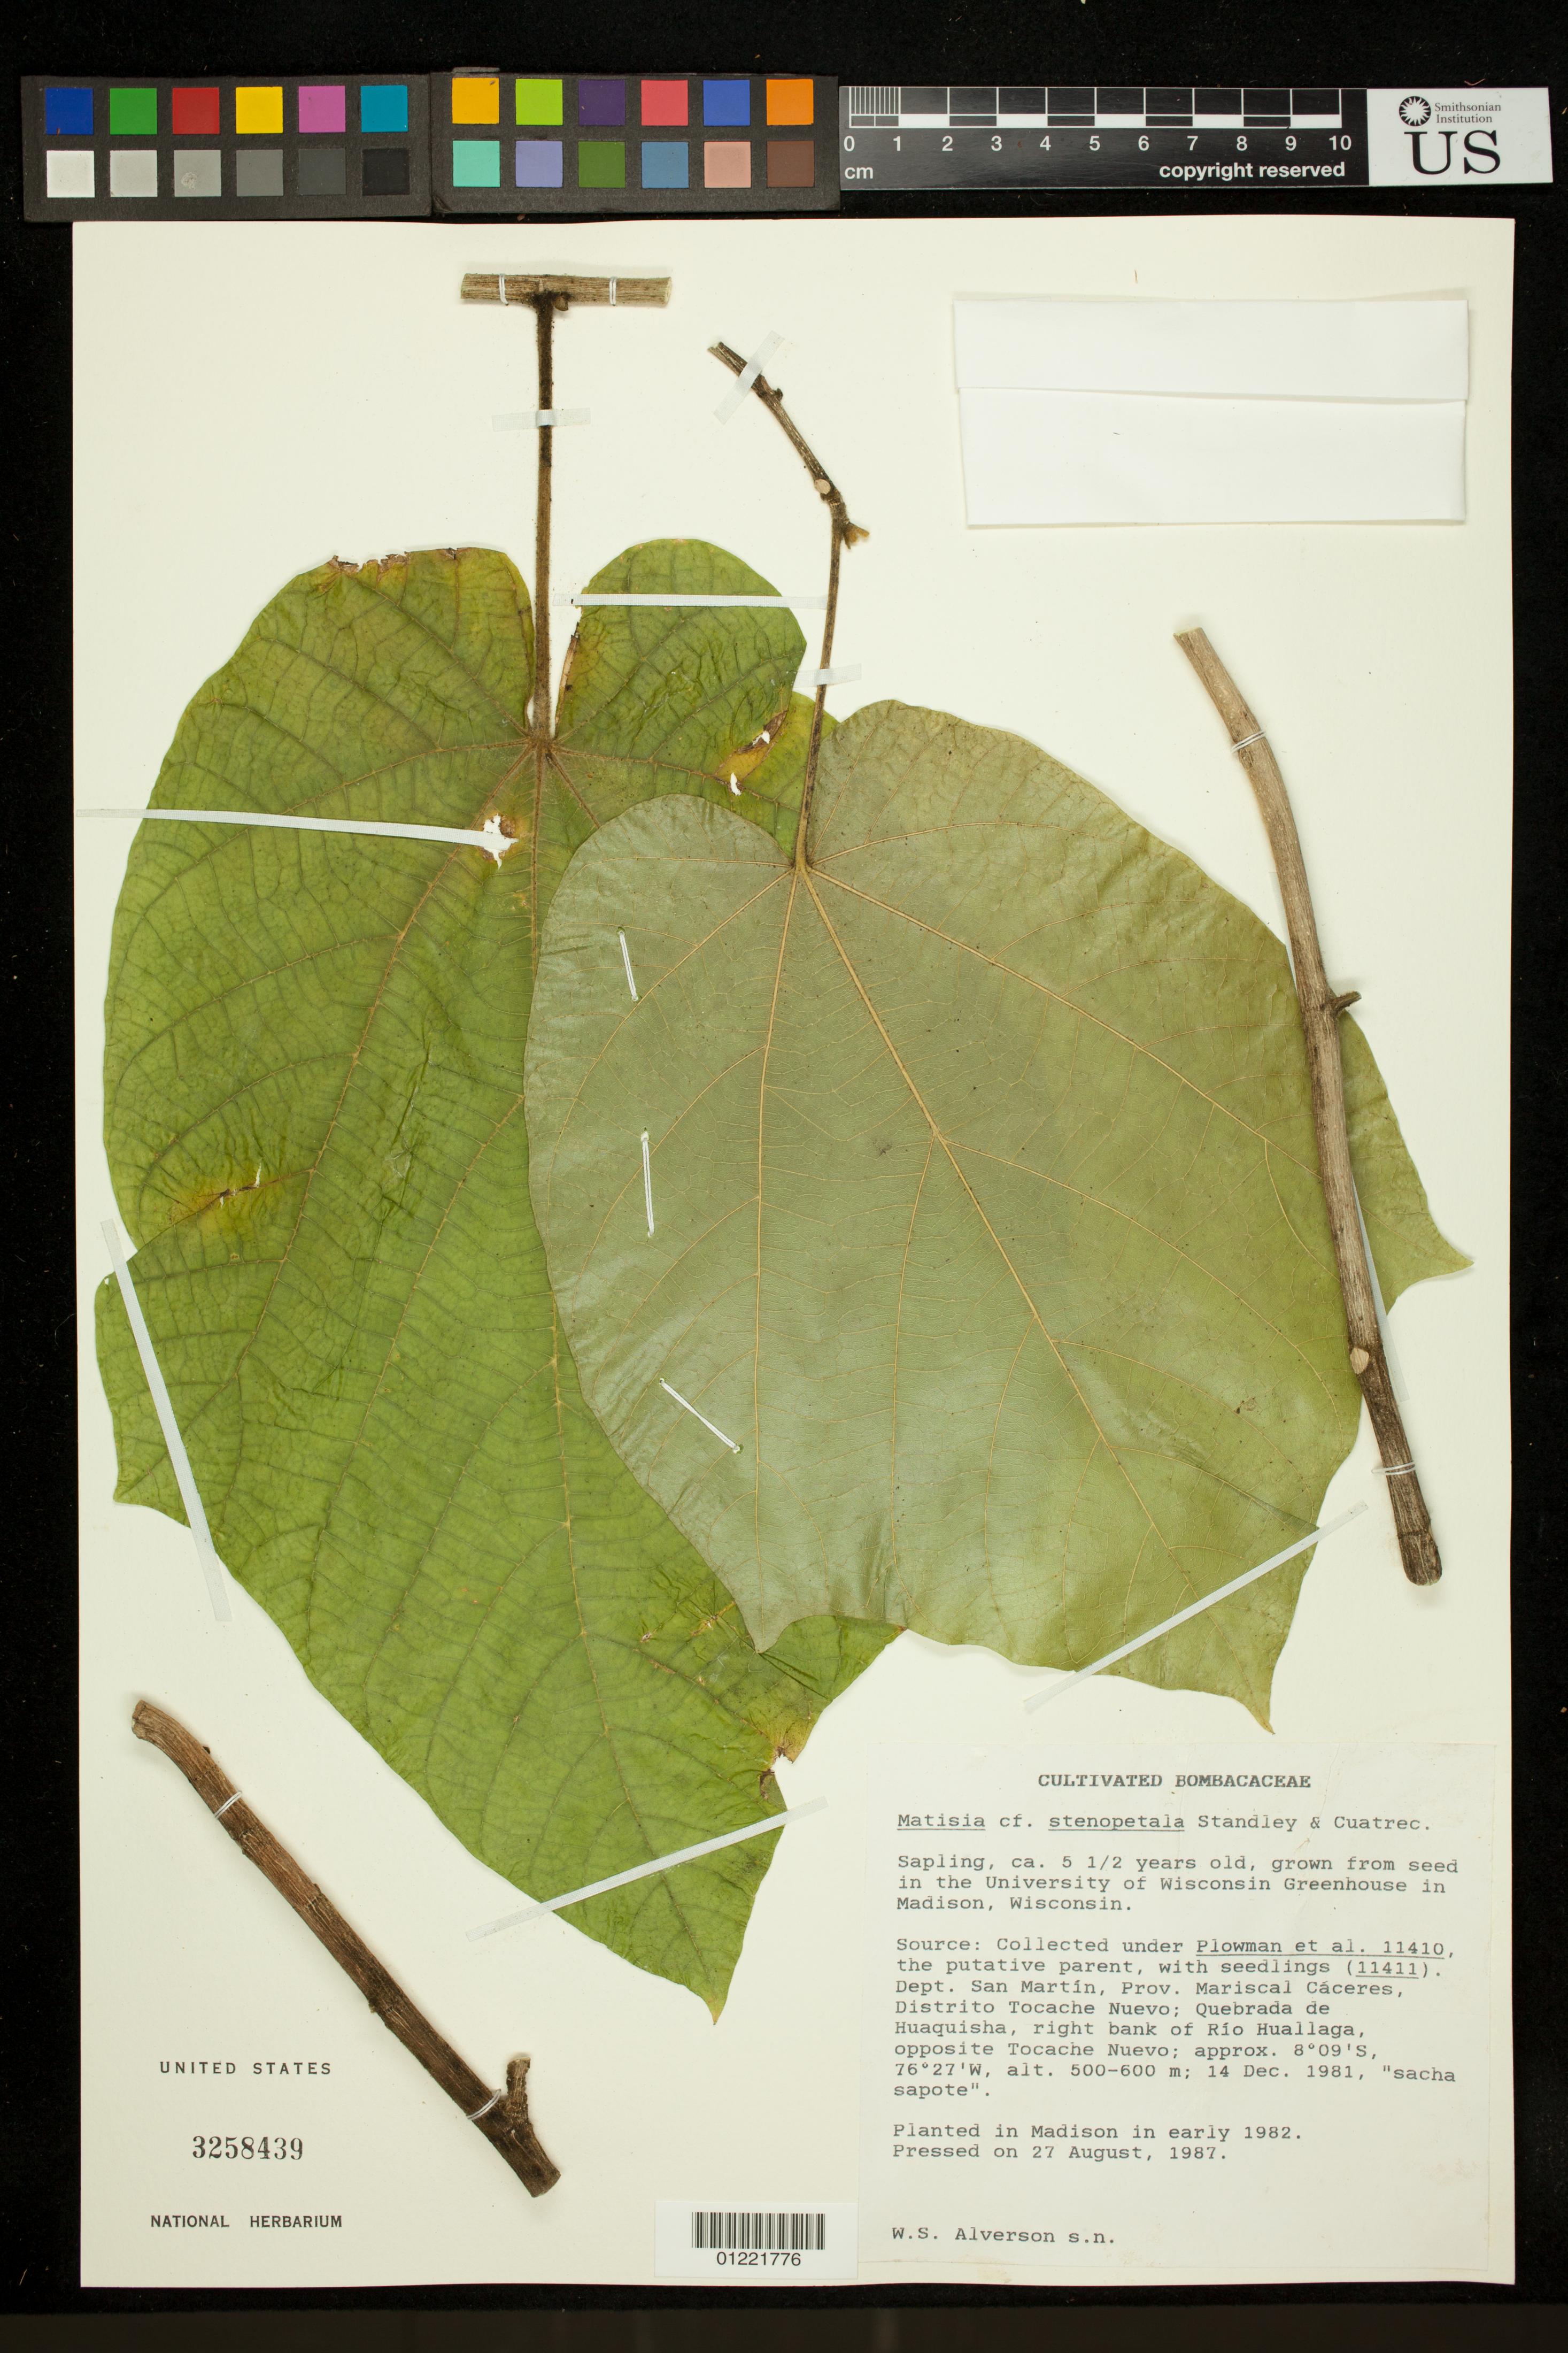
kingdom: Plantae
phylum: Tracheophyta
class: Magnoliopsida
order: Malvales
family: Malvaceae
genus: Matisia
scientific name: Matisia stenopetala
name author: Standl. & Cuatrec.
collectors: W. S. Alverson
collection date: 1987-08-27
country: United States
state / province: Wisconsin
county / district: Dane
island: Rota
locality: Greenhouse, University of Wisconsin, Madison. Planted in Madison in early 1982.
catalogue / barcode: US 3258439